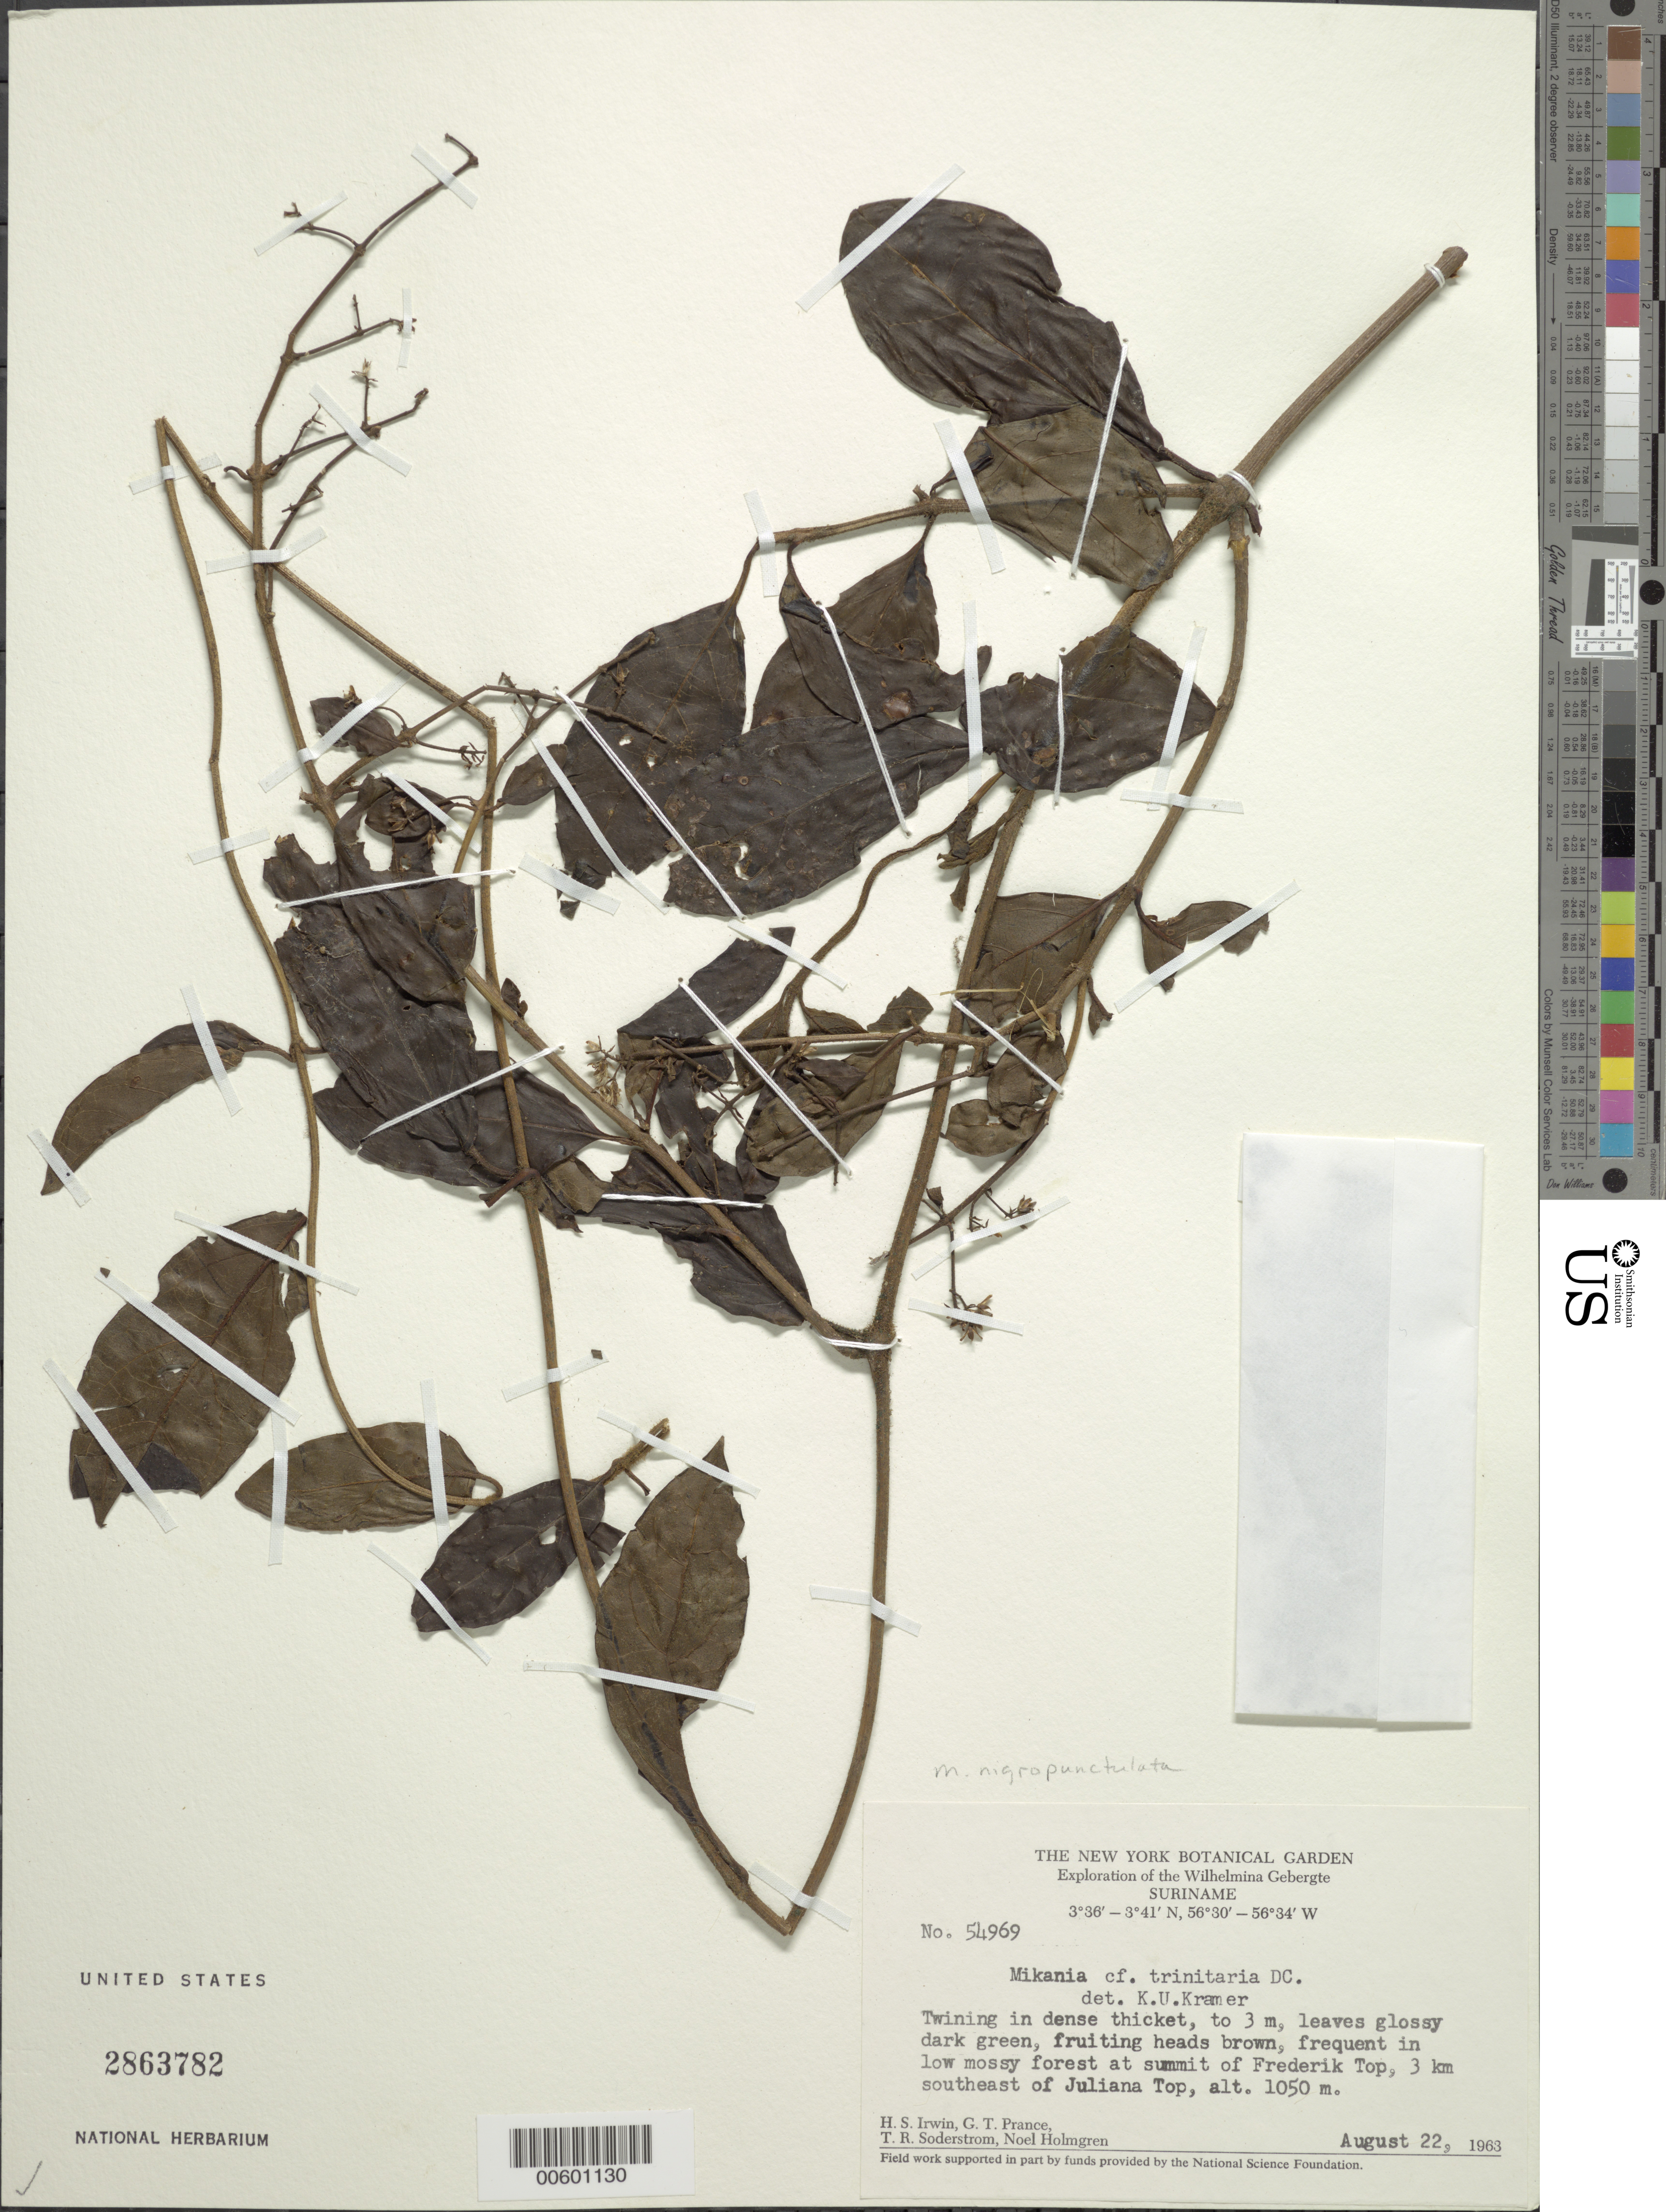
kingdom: Plantae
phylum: Tracheophyta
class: Magnoliopsida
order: Asterales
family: Asteraceae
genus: Mikania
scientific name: Mikania nigropunctulata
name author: Hieron.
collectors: H. Irwin, G. T. Prance, T. R. Soderstrom & N. H. Holmgren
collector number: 54969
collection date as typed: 22-Aug-63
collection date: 1963-08-22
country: Suriname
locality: Frederik Top, 3 km SE of Juliana Top, Wilhelmina Gebergte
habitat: Low mossy forest; in dense thicket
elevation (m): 1050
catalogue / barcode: US 2863782